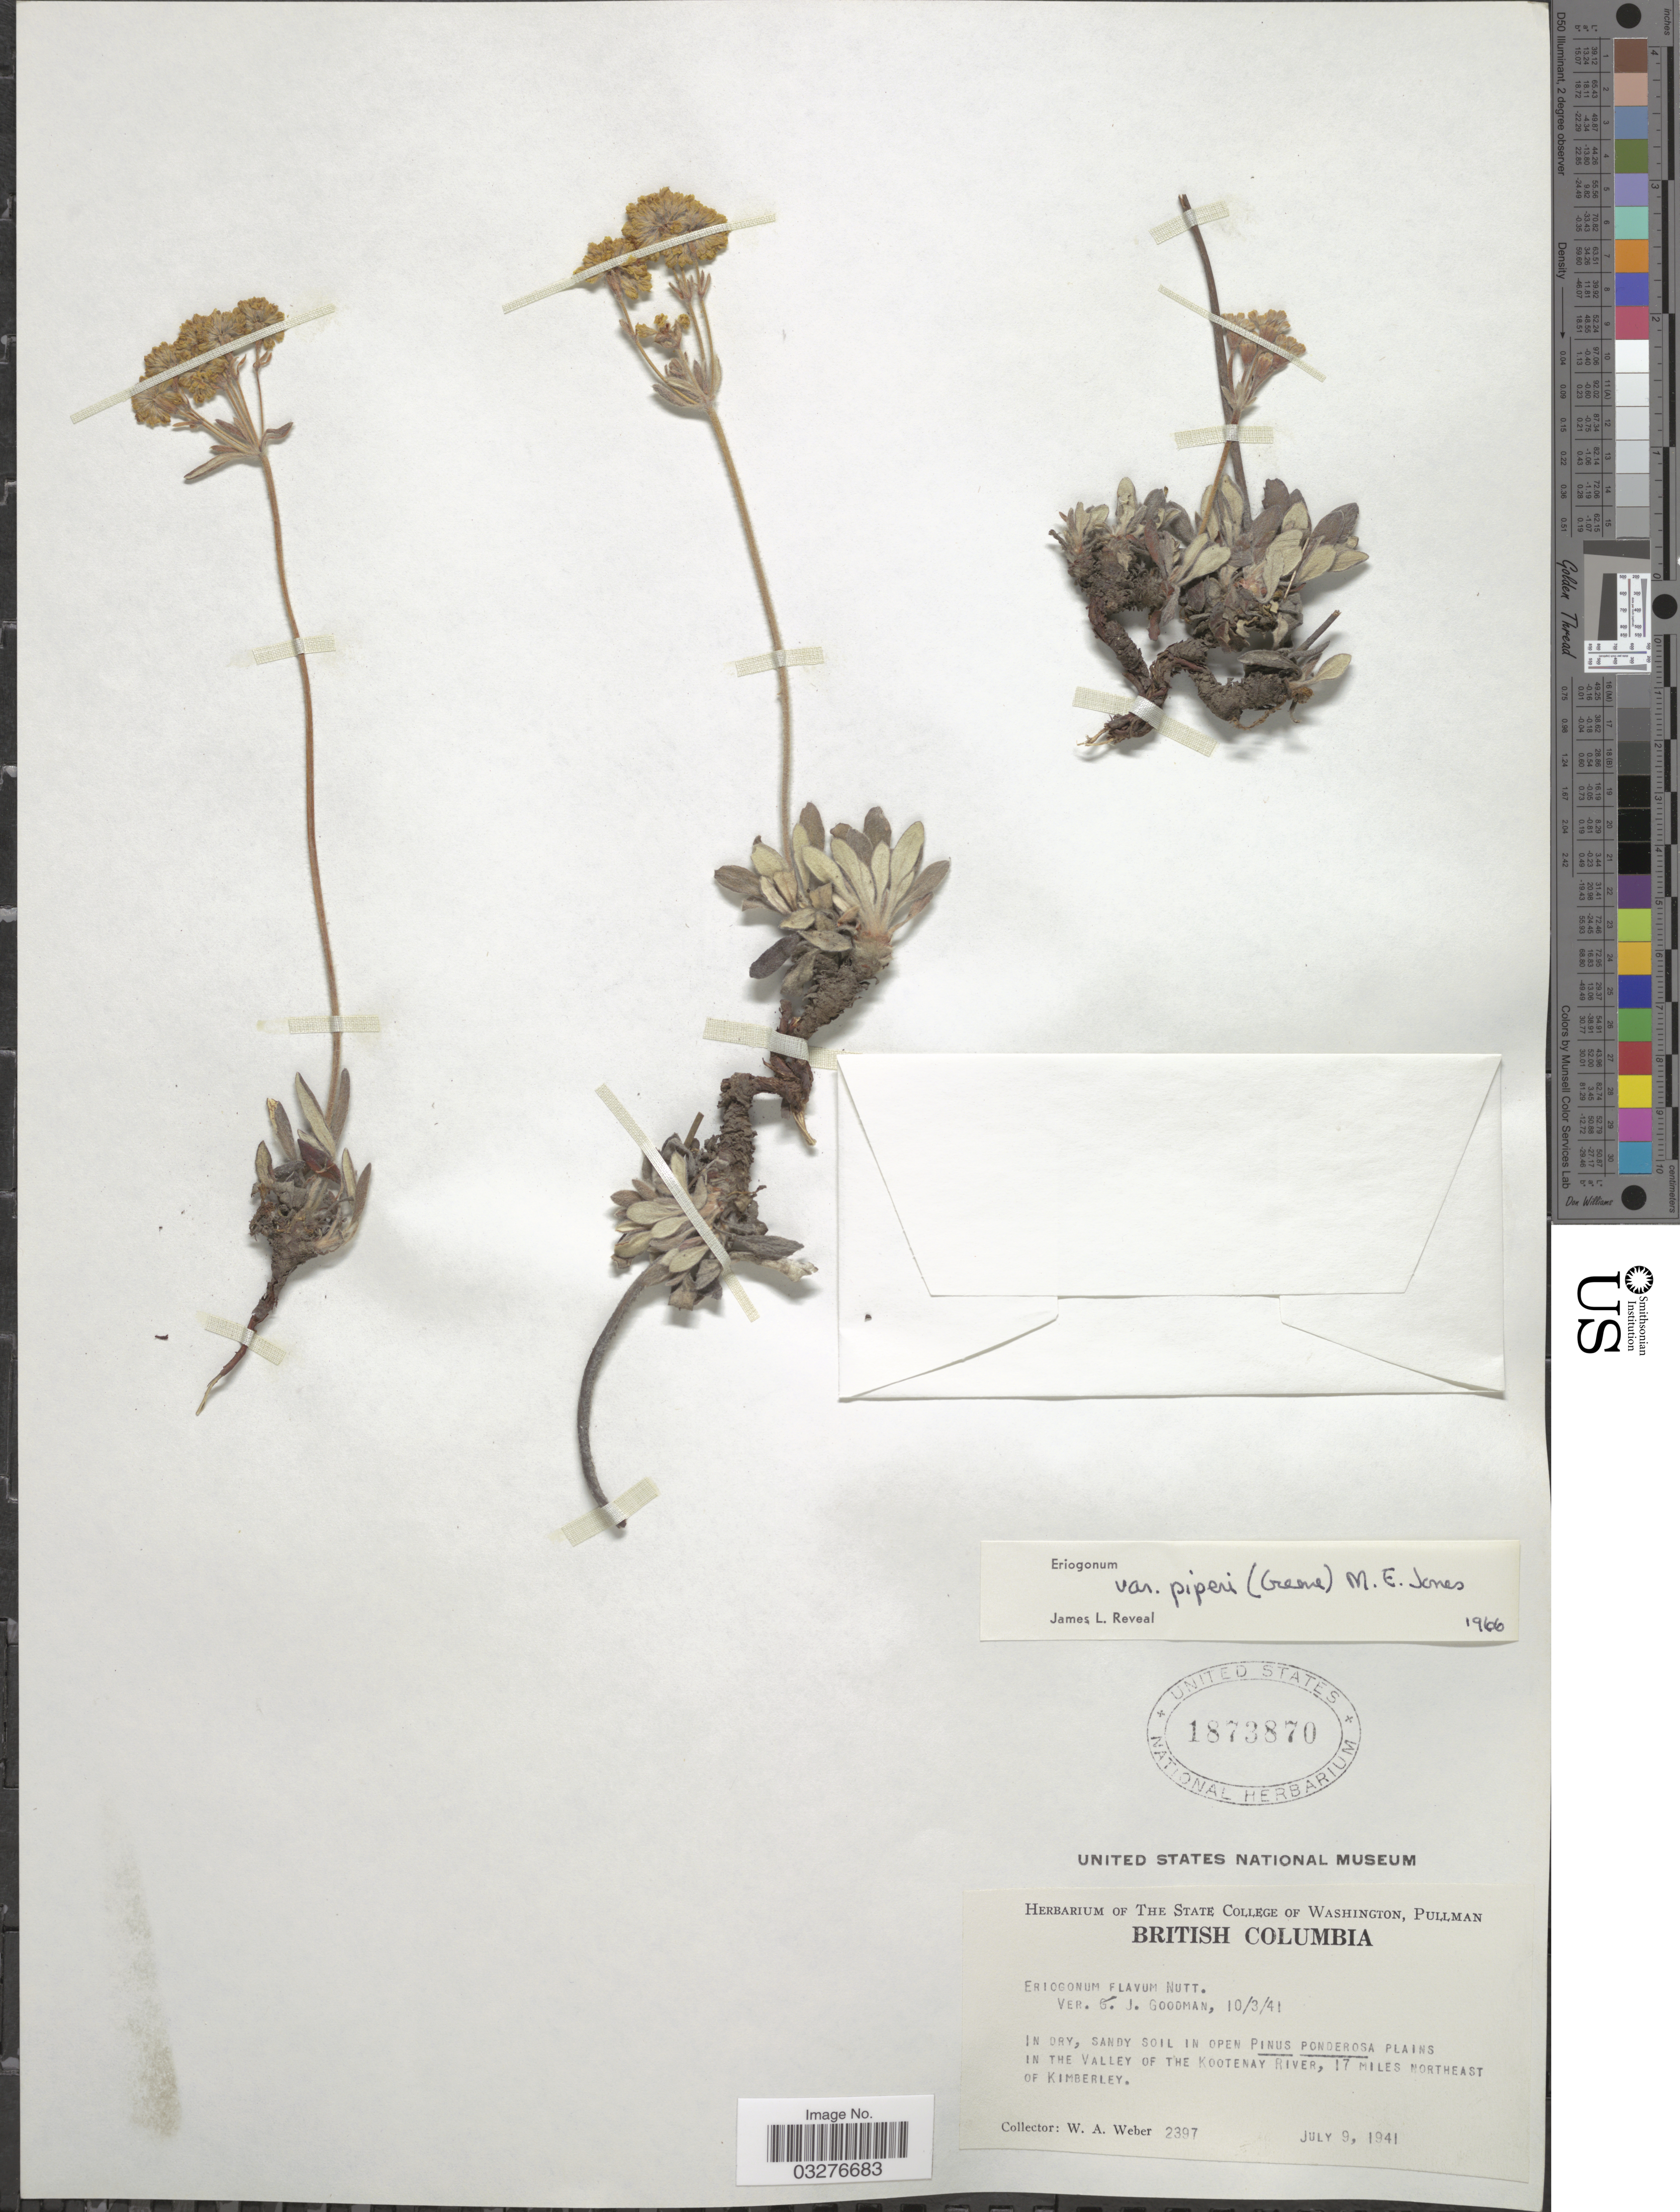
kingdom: Plantae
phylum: Tracheophyta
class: Magnoliopsida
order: Caryophyllales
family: Polygonaceae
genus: Eriogonum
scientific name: Eriogonum flavum var. piperi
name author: M.E. Jones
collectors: W. A. Weber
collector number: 2397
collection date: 1941-07-09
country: Canada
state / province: British Columbia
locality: In the Valley of the Kootenay River, 17 miles northeast of Kimberley.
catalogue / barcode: US 1873870